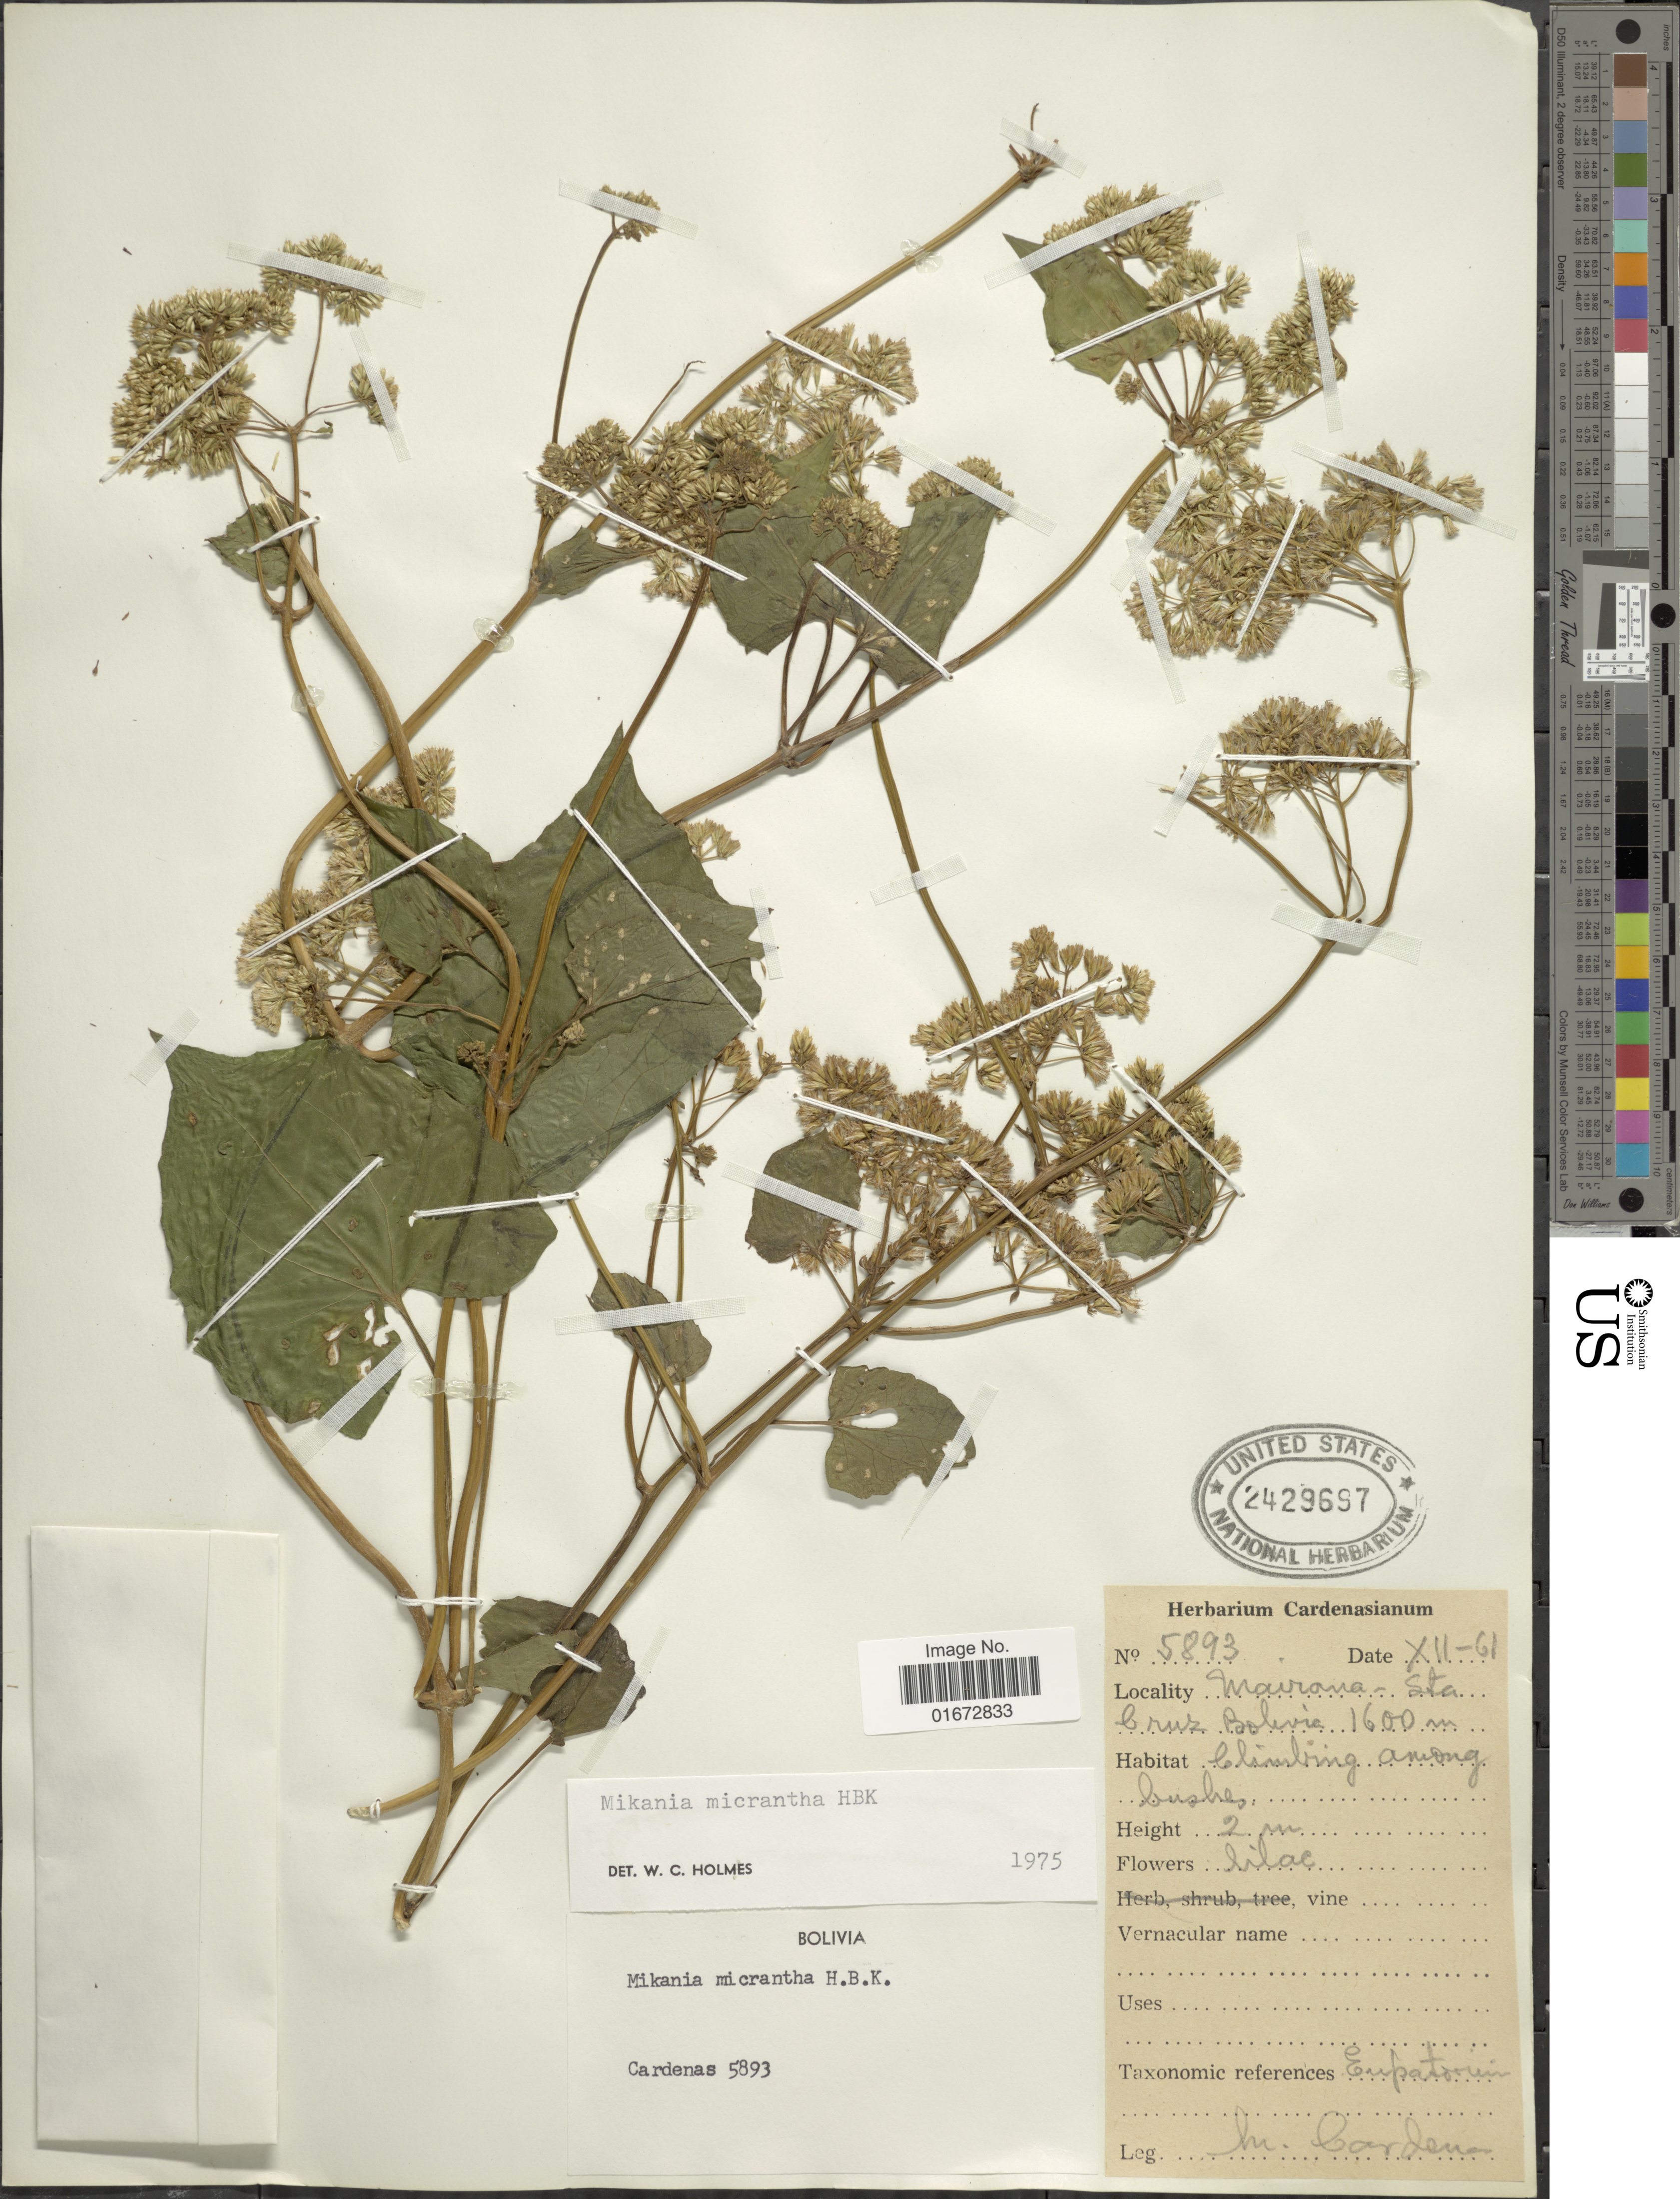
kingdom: Plantae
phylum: Tracheophyta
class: Magnoliopsida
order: Asterales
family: Asteraceae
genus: Mikania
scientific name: Mikania micrantha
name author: Kunth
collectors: M. Cárdenas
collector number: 5893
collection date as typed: Transcribed d/m/y: /12/61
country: Bolivia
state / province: Santa Cruz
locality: Mairana - Sta. Cruz. Bolivia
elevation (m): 1600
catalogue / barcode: US 2429697